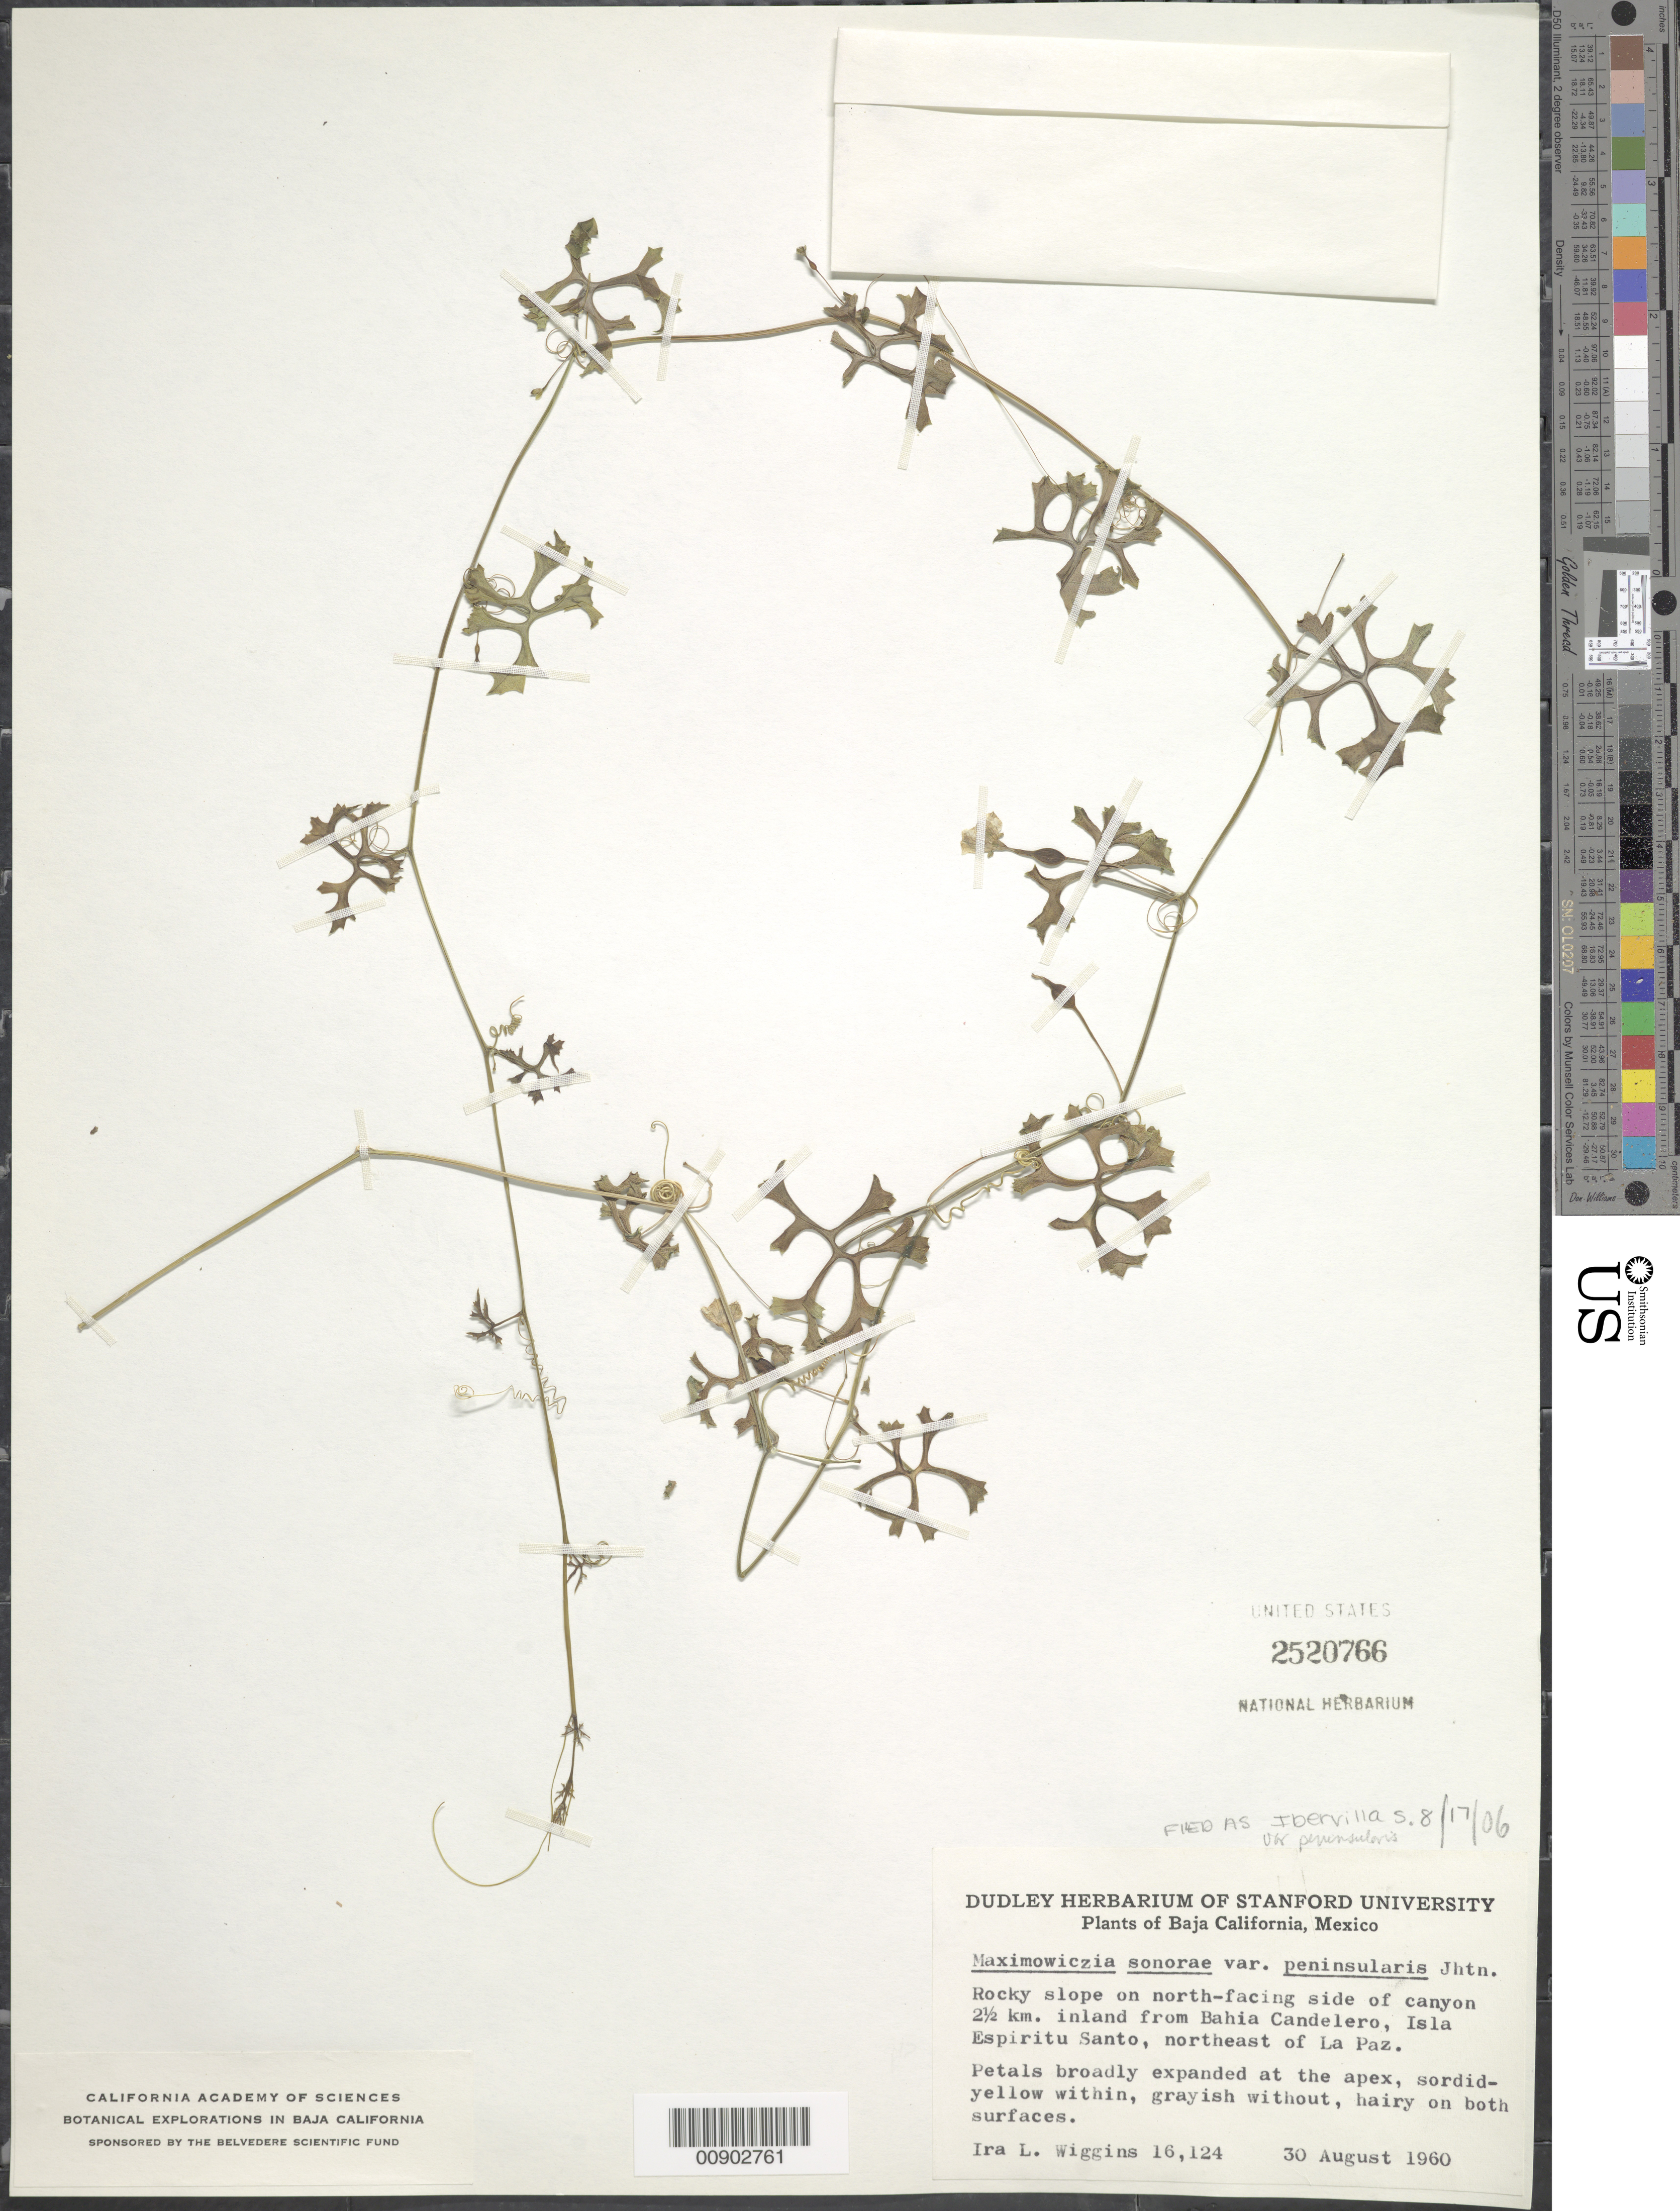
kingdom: Plantae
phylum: Tracheophyta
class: Magnoliopsida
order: Cucurbitales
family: Cucurbitaceae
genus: Ibervillea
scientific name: Ibervillea sonorae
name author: (S. Watson) Greene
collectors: I. L. Wiggins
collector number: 16124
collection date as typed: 30 Aug 1960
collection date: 1960-08-30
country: Mexico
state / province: Baja California Sur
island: Espiritu Santo I.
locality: North-facing side of canyon 2½ km. inland from Bahía Candelero, Isla Espíritu Santo, northeast of La Paz, Baja California Sur.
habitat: Rocky slope on north-facing side of canyon.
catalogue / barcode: US 2520766